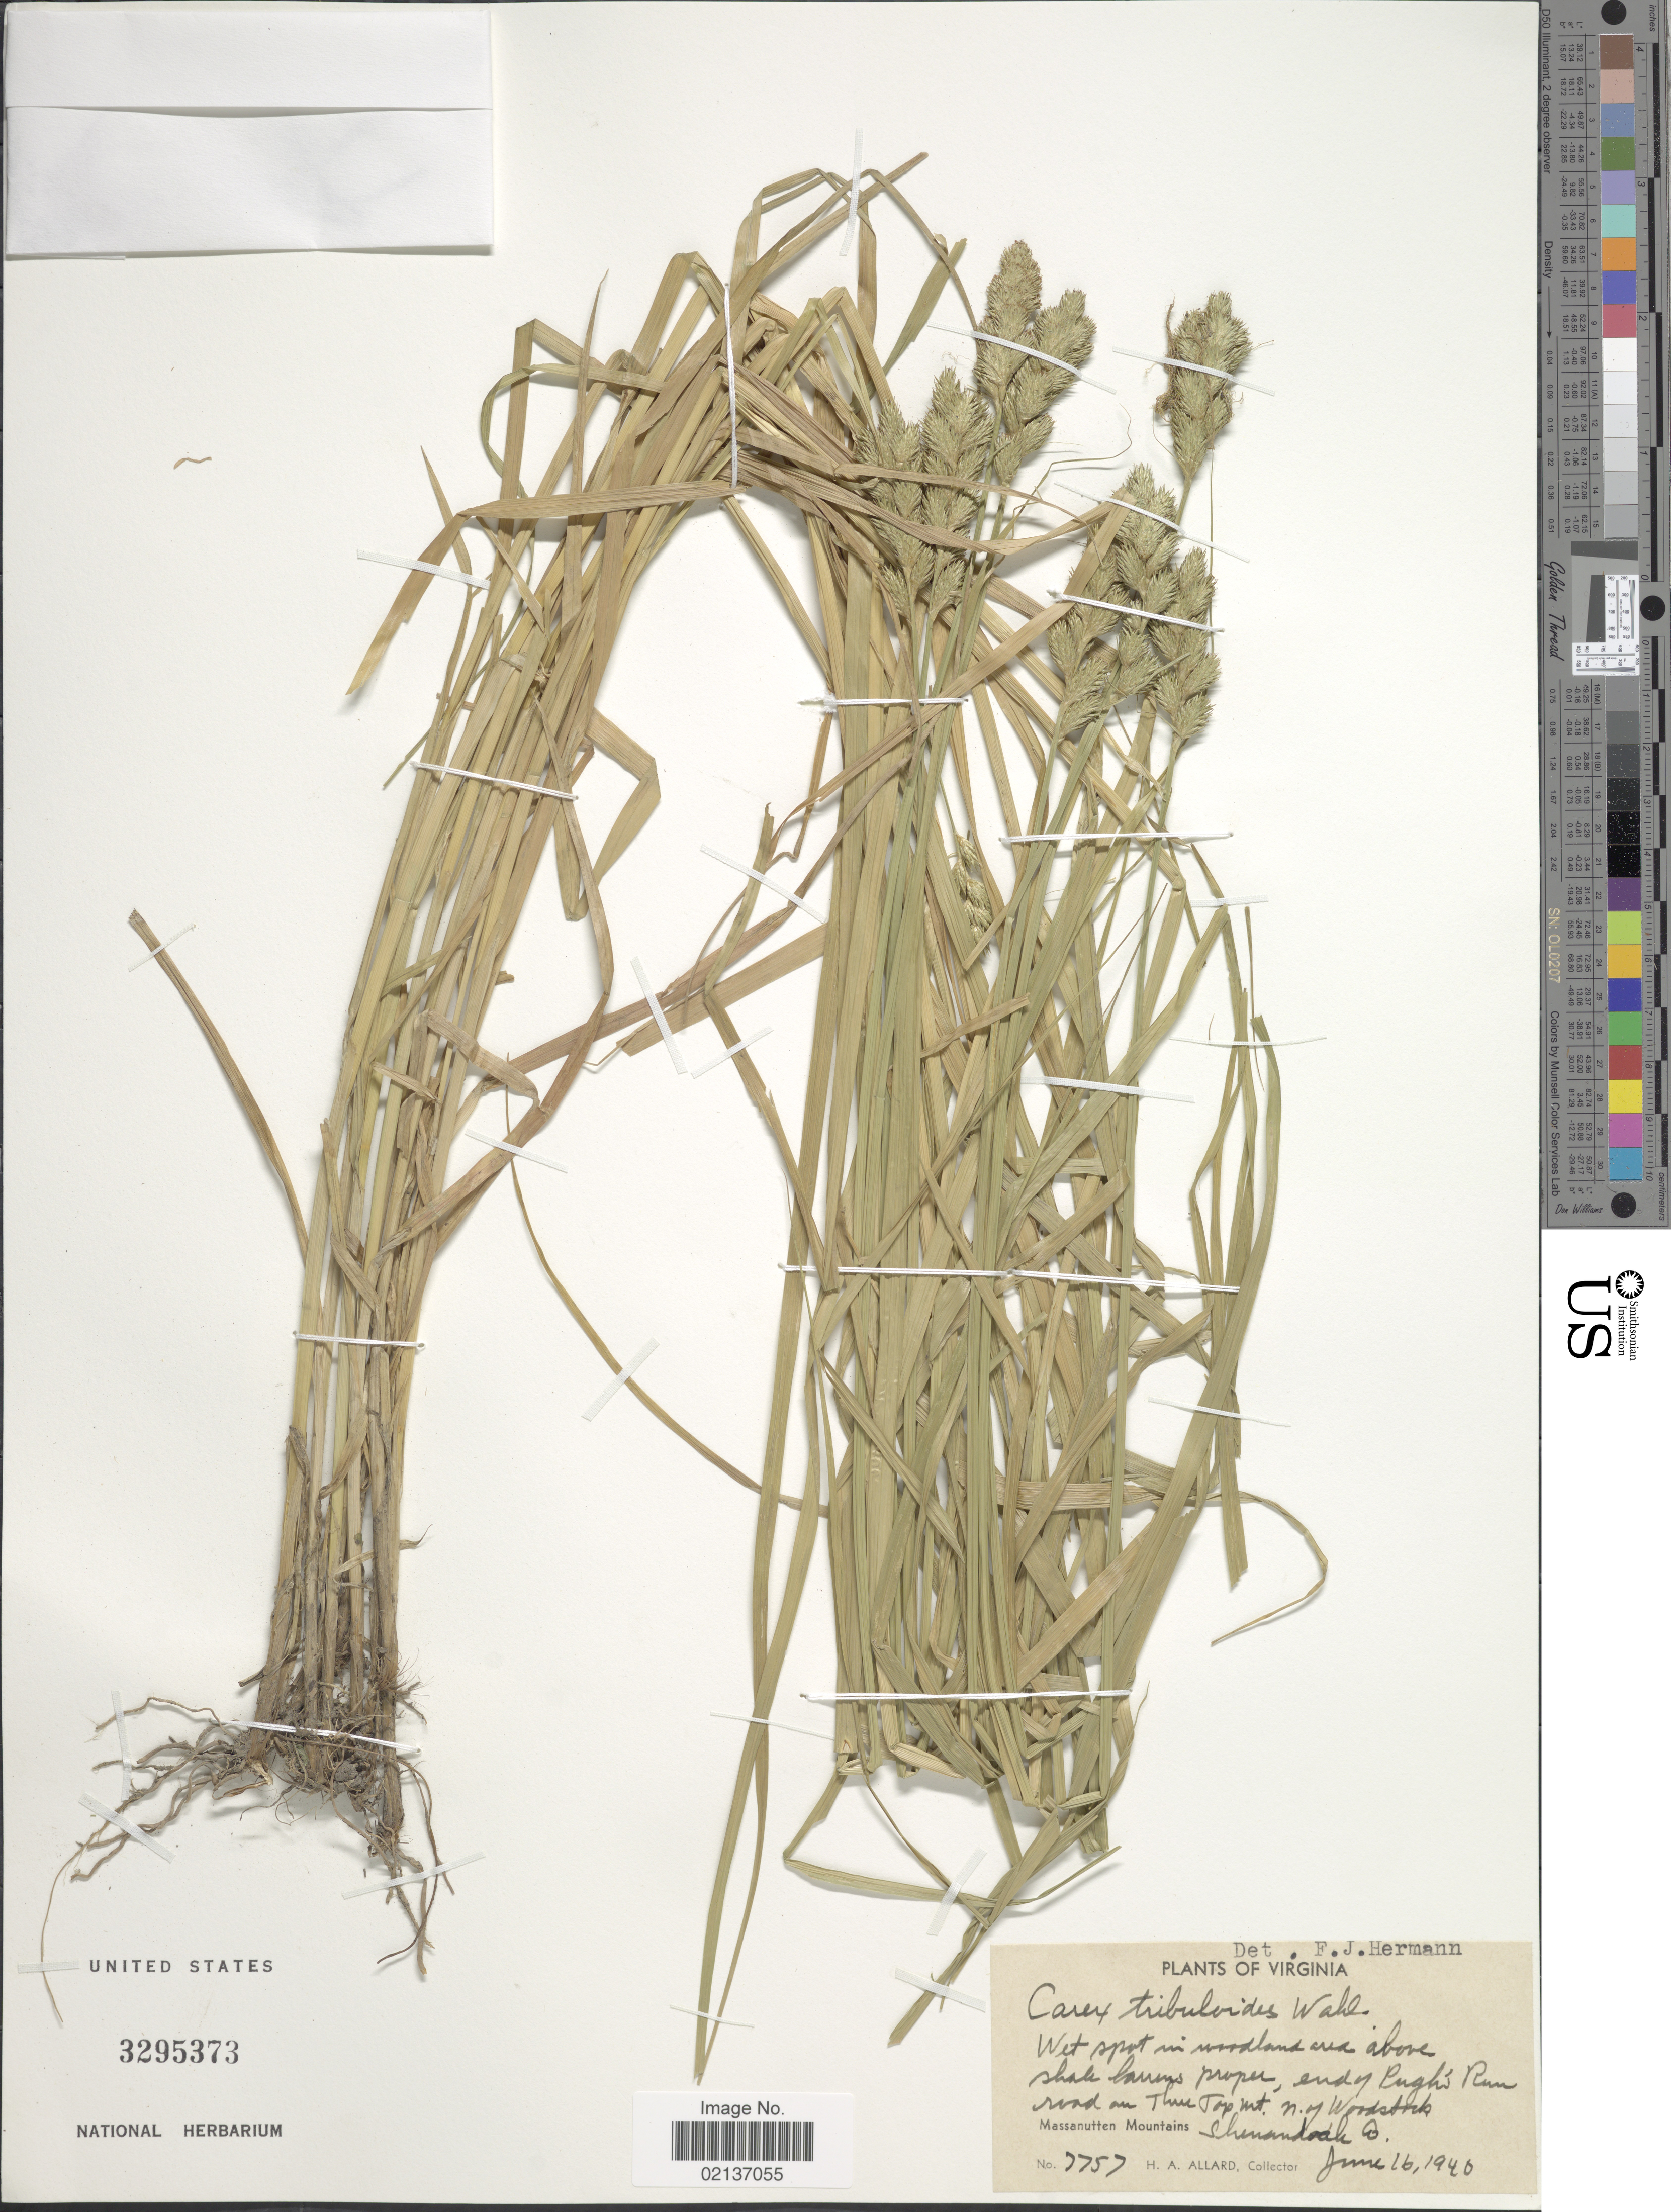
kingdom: Plantae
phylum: Tracheophyta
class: Liliopsida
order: Poales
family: Cyperaceae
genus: Carex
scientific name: Carex tribuloides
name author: Wahlenb.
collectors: H. A. Allard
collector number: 7757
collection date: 1940-06-16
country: United States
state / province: Virginia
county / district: Shenandoah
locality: Proper end of Pugh's Rim, road on Three Top Mt N of Woodstock, Massanutten Mountains, Shenandoah Co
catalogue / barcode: US 3295373